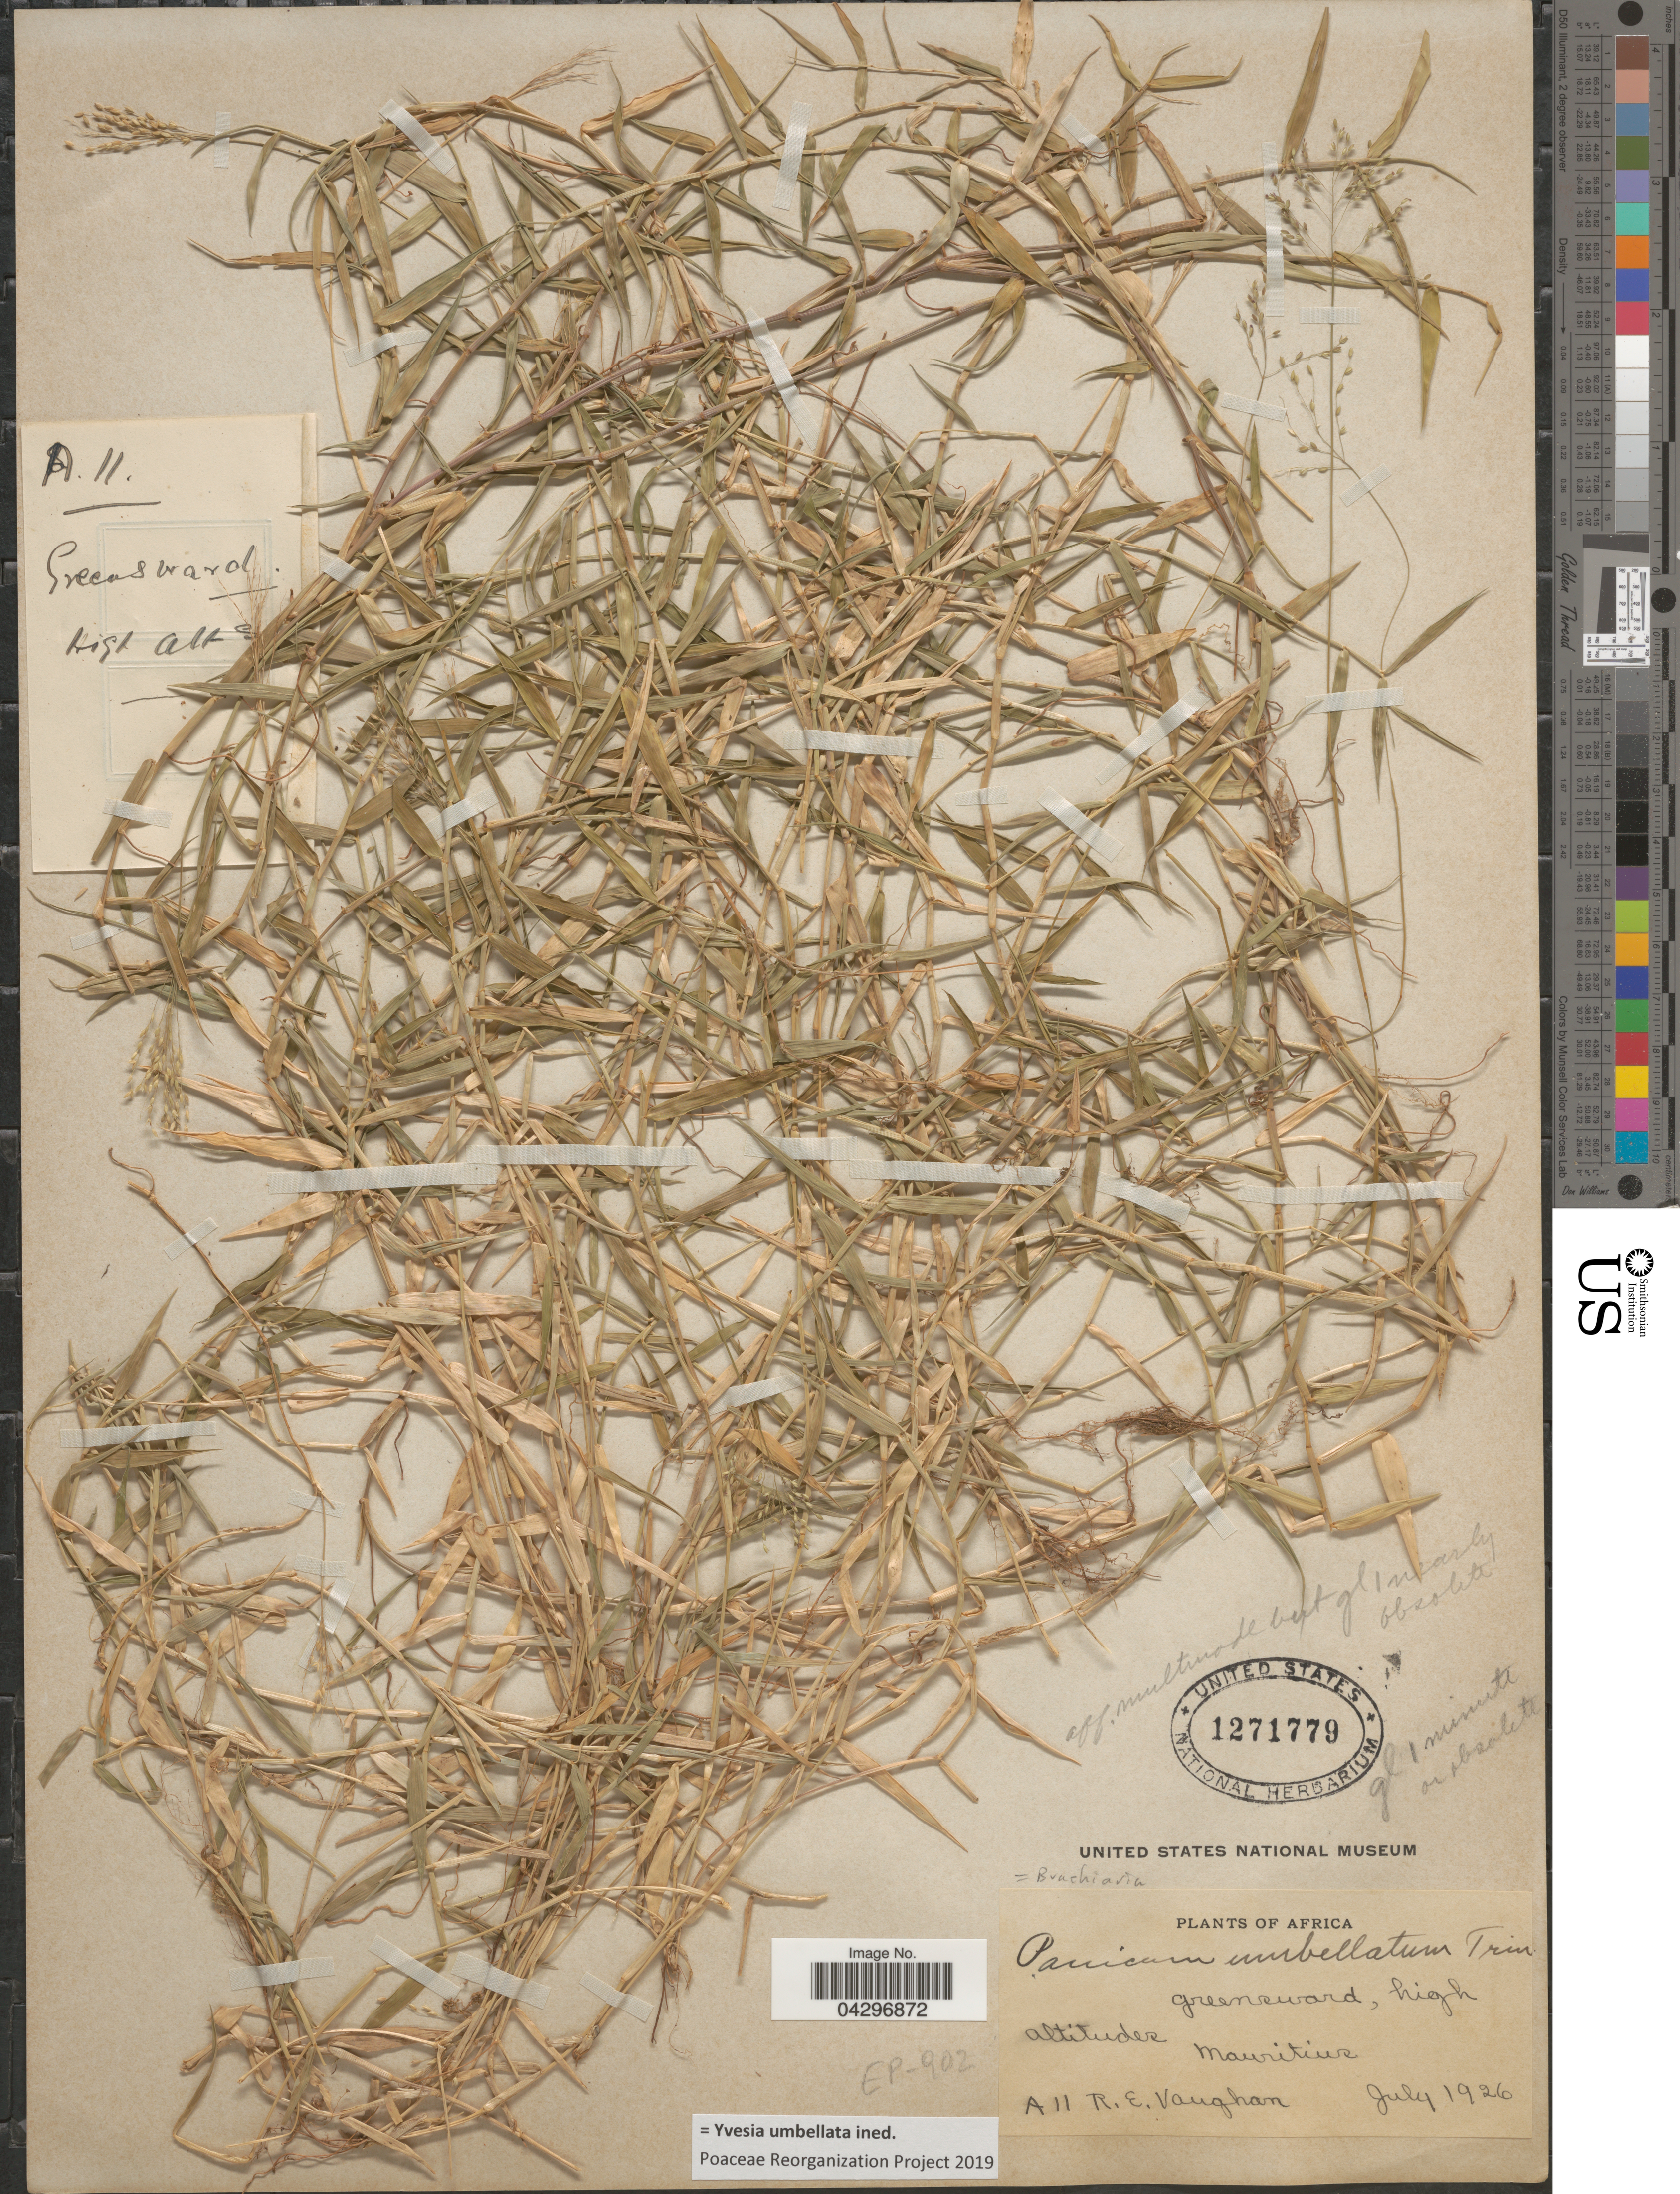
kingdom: Plantae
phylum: Tracheophyta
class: Liliopsida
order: Poales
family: Poaceae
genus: Yvesia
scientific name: Yvesia umbellata ined.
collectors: R. Vaughan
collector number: A11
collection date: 1926-07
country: Mauritius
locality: Greensward.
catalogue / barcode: US 1271779